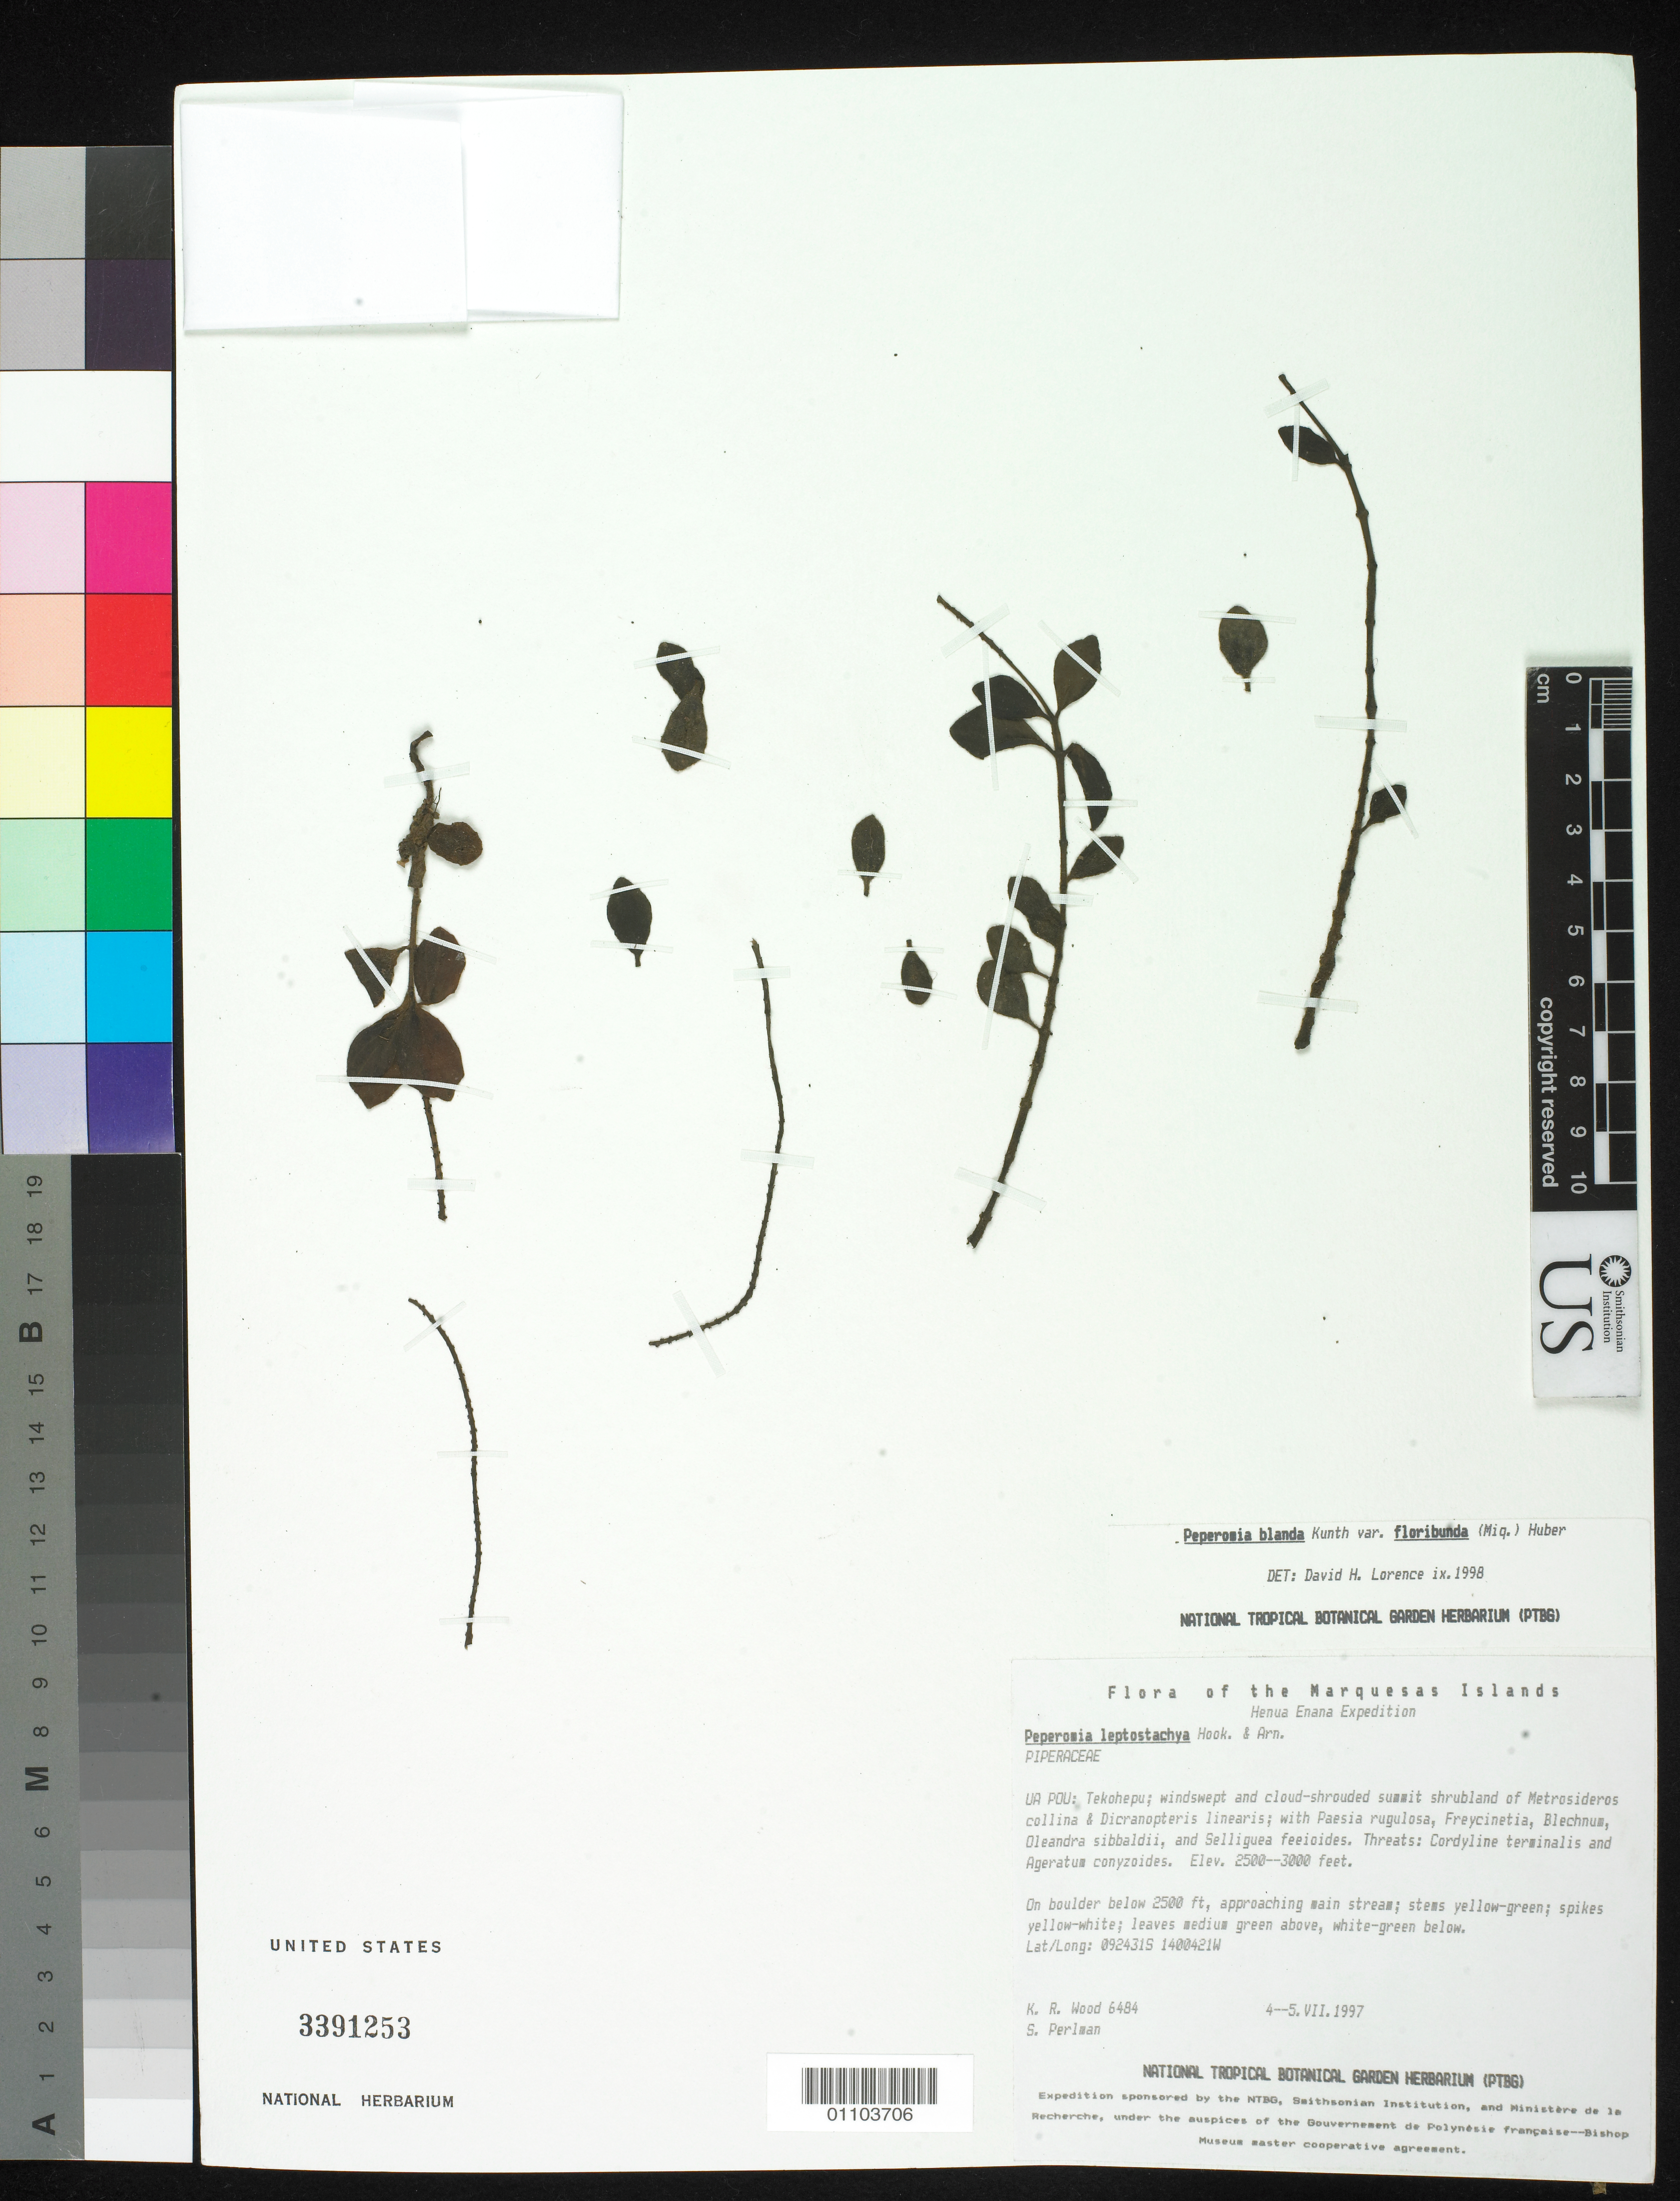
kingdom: Plantae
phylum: Tracheophyta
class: Magnoliopsida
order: Piperales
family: Piperaceae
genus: Peperomia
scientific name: Peperomia leptostachya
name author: Hook. & Arn.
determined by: Wagner, W. L., (BOT), Smithsonian Institution - National Museum of Natural History (UNITED STATES)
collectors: K. R. Wood & S. P. Perlman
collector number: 6484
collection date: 1997-07-04/1997-07-05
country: French Polynesia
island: Ua Pou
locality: Tekohepo, summit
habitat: On boulder approaching main stream, shrubland of Metrosideros collina - Dicranopteris linearis; windswept and cloud shrouded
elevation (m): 762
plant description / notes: Cordyline terminalis, Ageratum conyzoides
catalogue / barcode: US 3391253